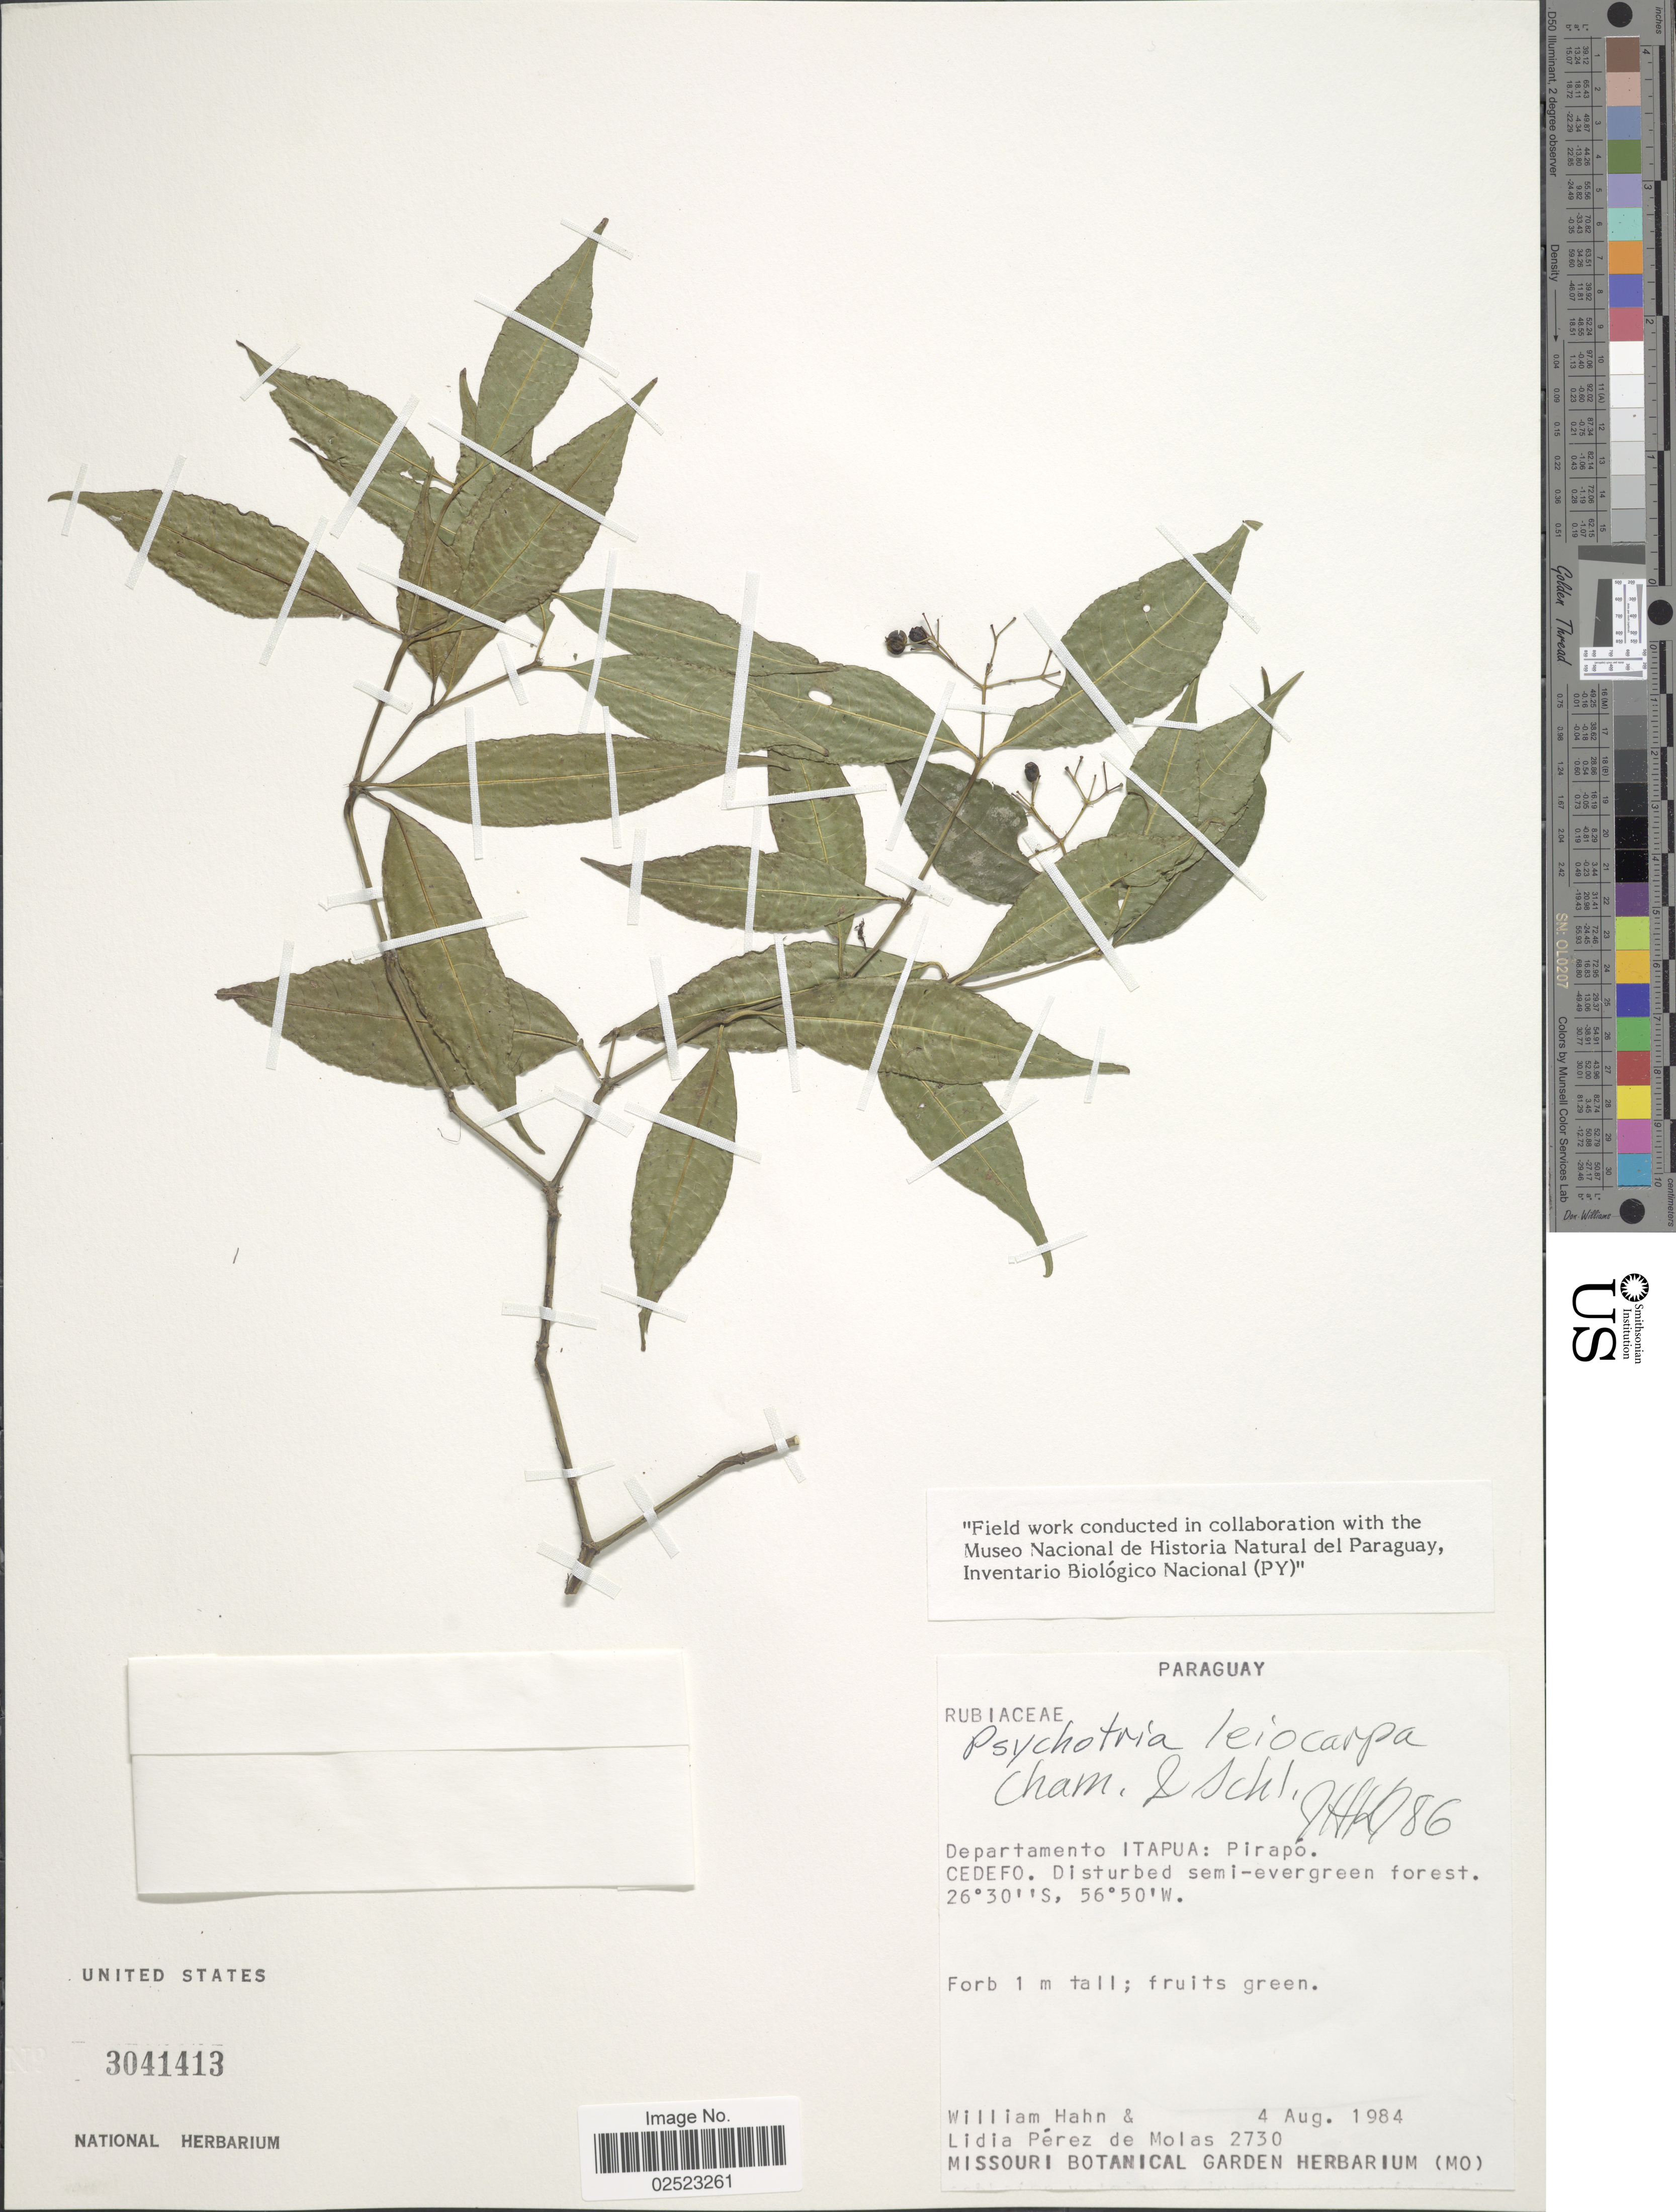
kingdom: Plantae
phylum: Tracheophyta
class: Magnoliopsida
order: Gentianales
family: Rubiaceae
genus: Psychotria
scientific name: Psychotria leiocarpa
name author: Cham. & Schltdl.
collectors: W. Hahn & L. Perez de Molas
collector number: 2730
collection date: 1984-08-04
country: Paraguay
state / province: Itapua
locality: Departamento Itapua: Pirapó, CEDEFO. Disturbed semi-evergreen forest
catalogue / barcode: US 3041413